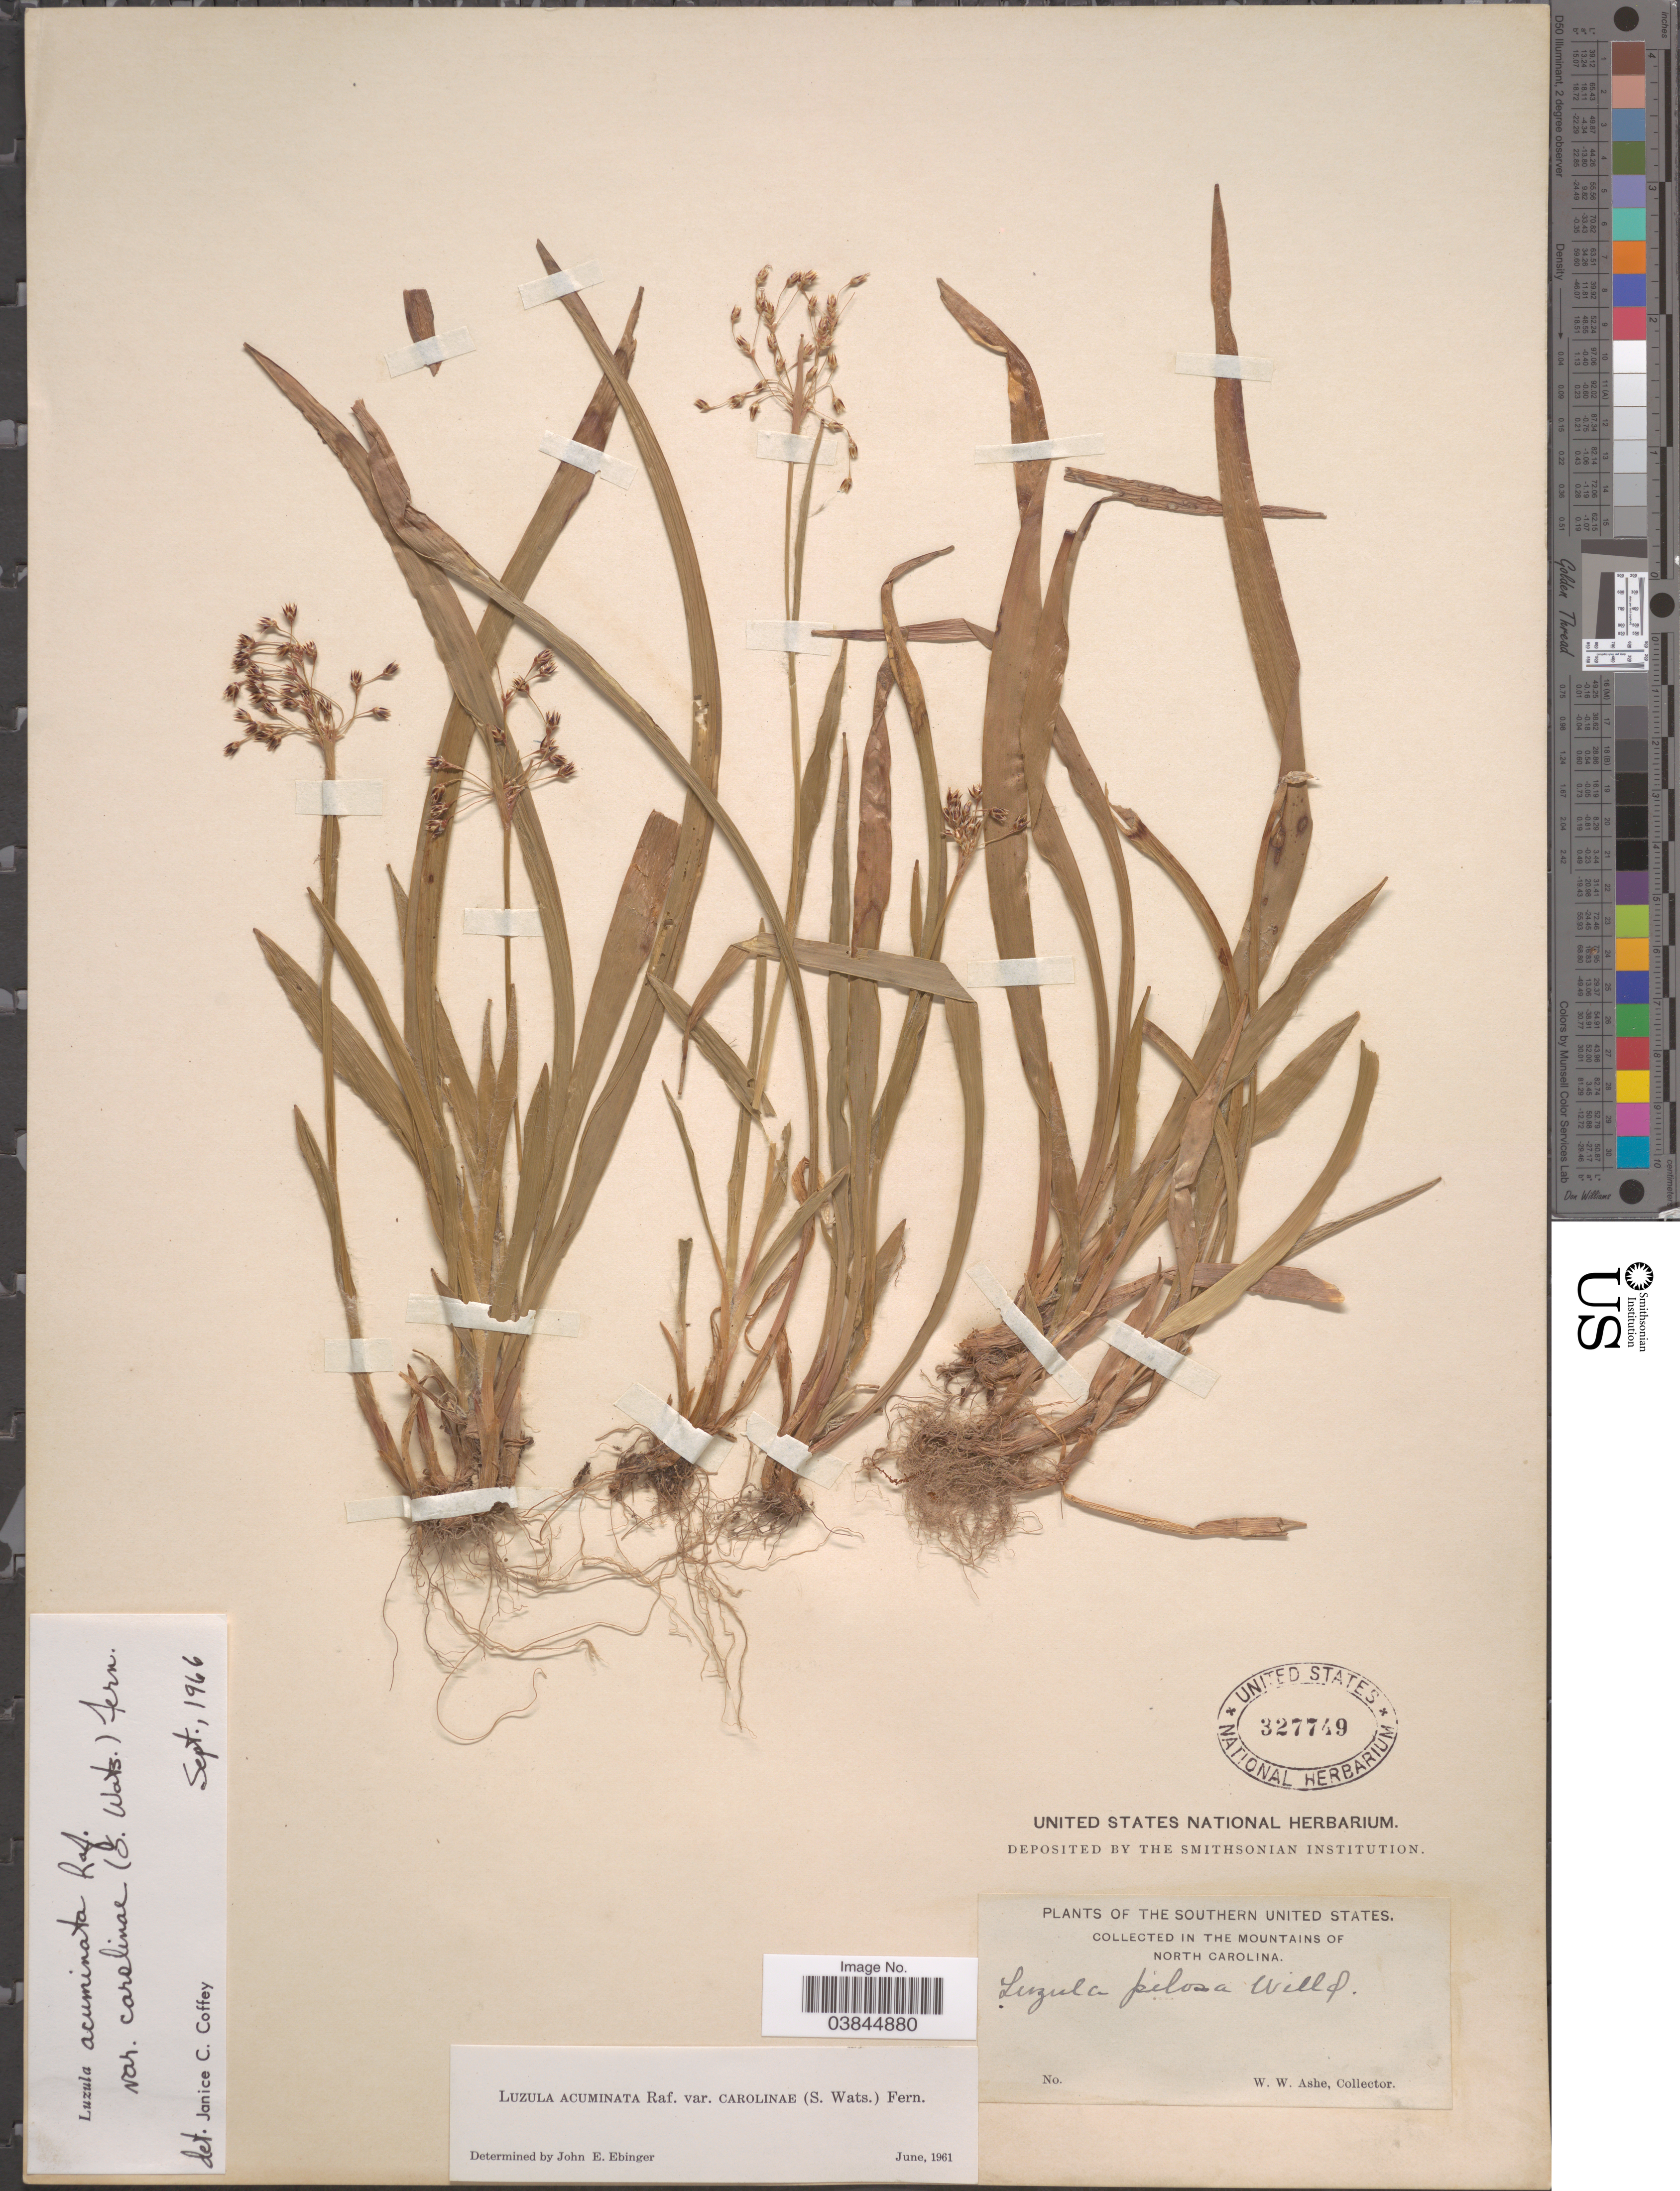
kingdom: Plantae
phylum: Tracheophyta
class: Liliopsida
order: Poales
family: Juncaceae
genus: Luzula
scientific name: Luzula acuminata var. carolinae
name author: (S. Watson) Fernald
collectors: W. W. Ashe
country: United States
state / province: North Carolina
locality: The Southern United States. In the mountains of North Carolina.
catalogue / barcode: US 327749